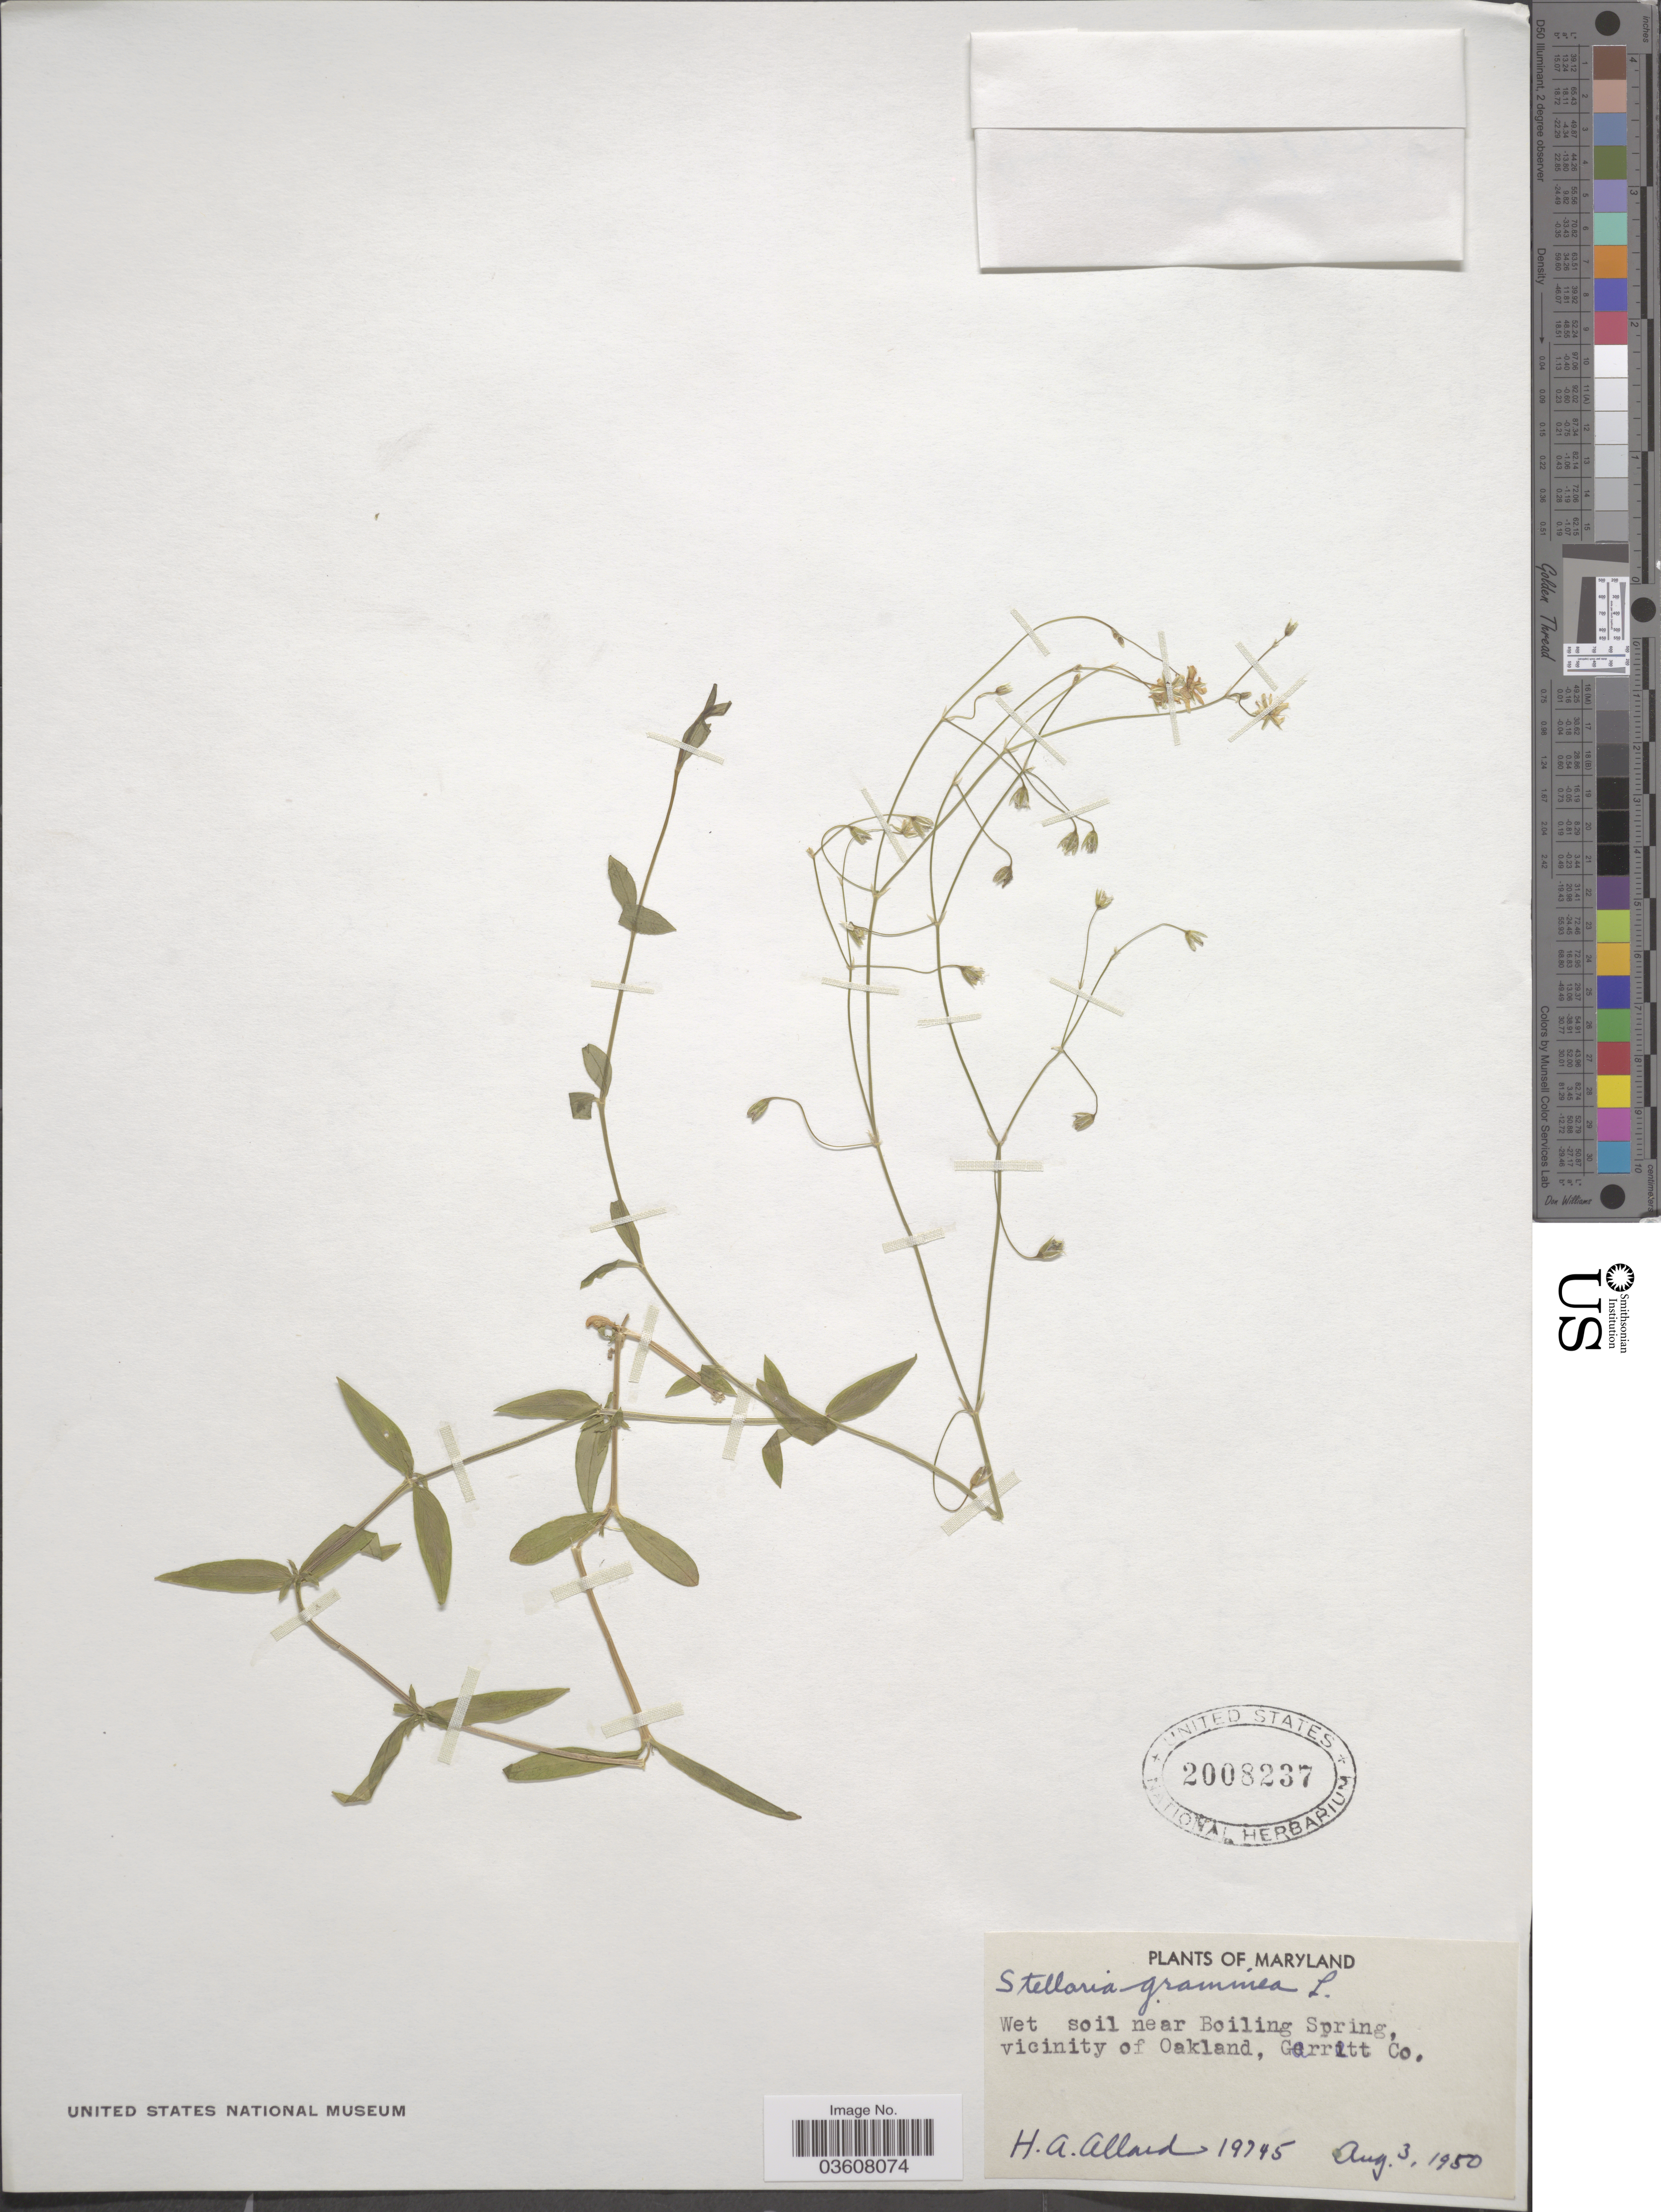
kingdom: Plantae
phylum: Tracheophyta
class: Magnoliopsida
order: Caryophyllales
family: Caryophyllaceae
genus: Stellaria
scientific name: Stellaria graminea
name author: L.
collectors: H. A. Allard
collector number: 19745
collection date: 1950-08-03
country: United States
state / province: Maryland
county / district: Garrett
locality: Near Boiling Spring, vicinity of Oakland, Garrett Co.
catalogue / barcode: US 2008237